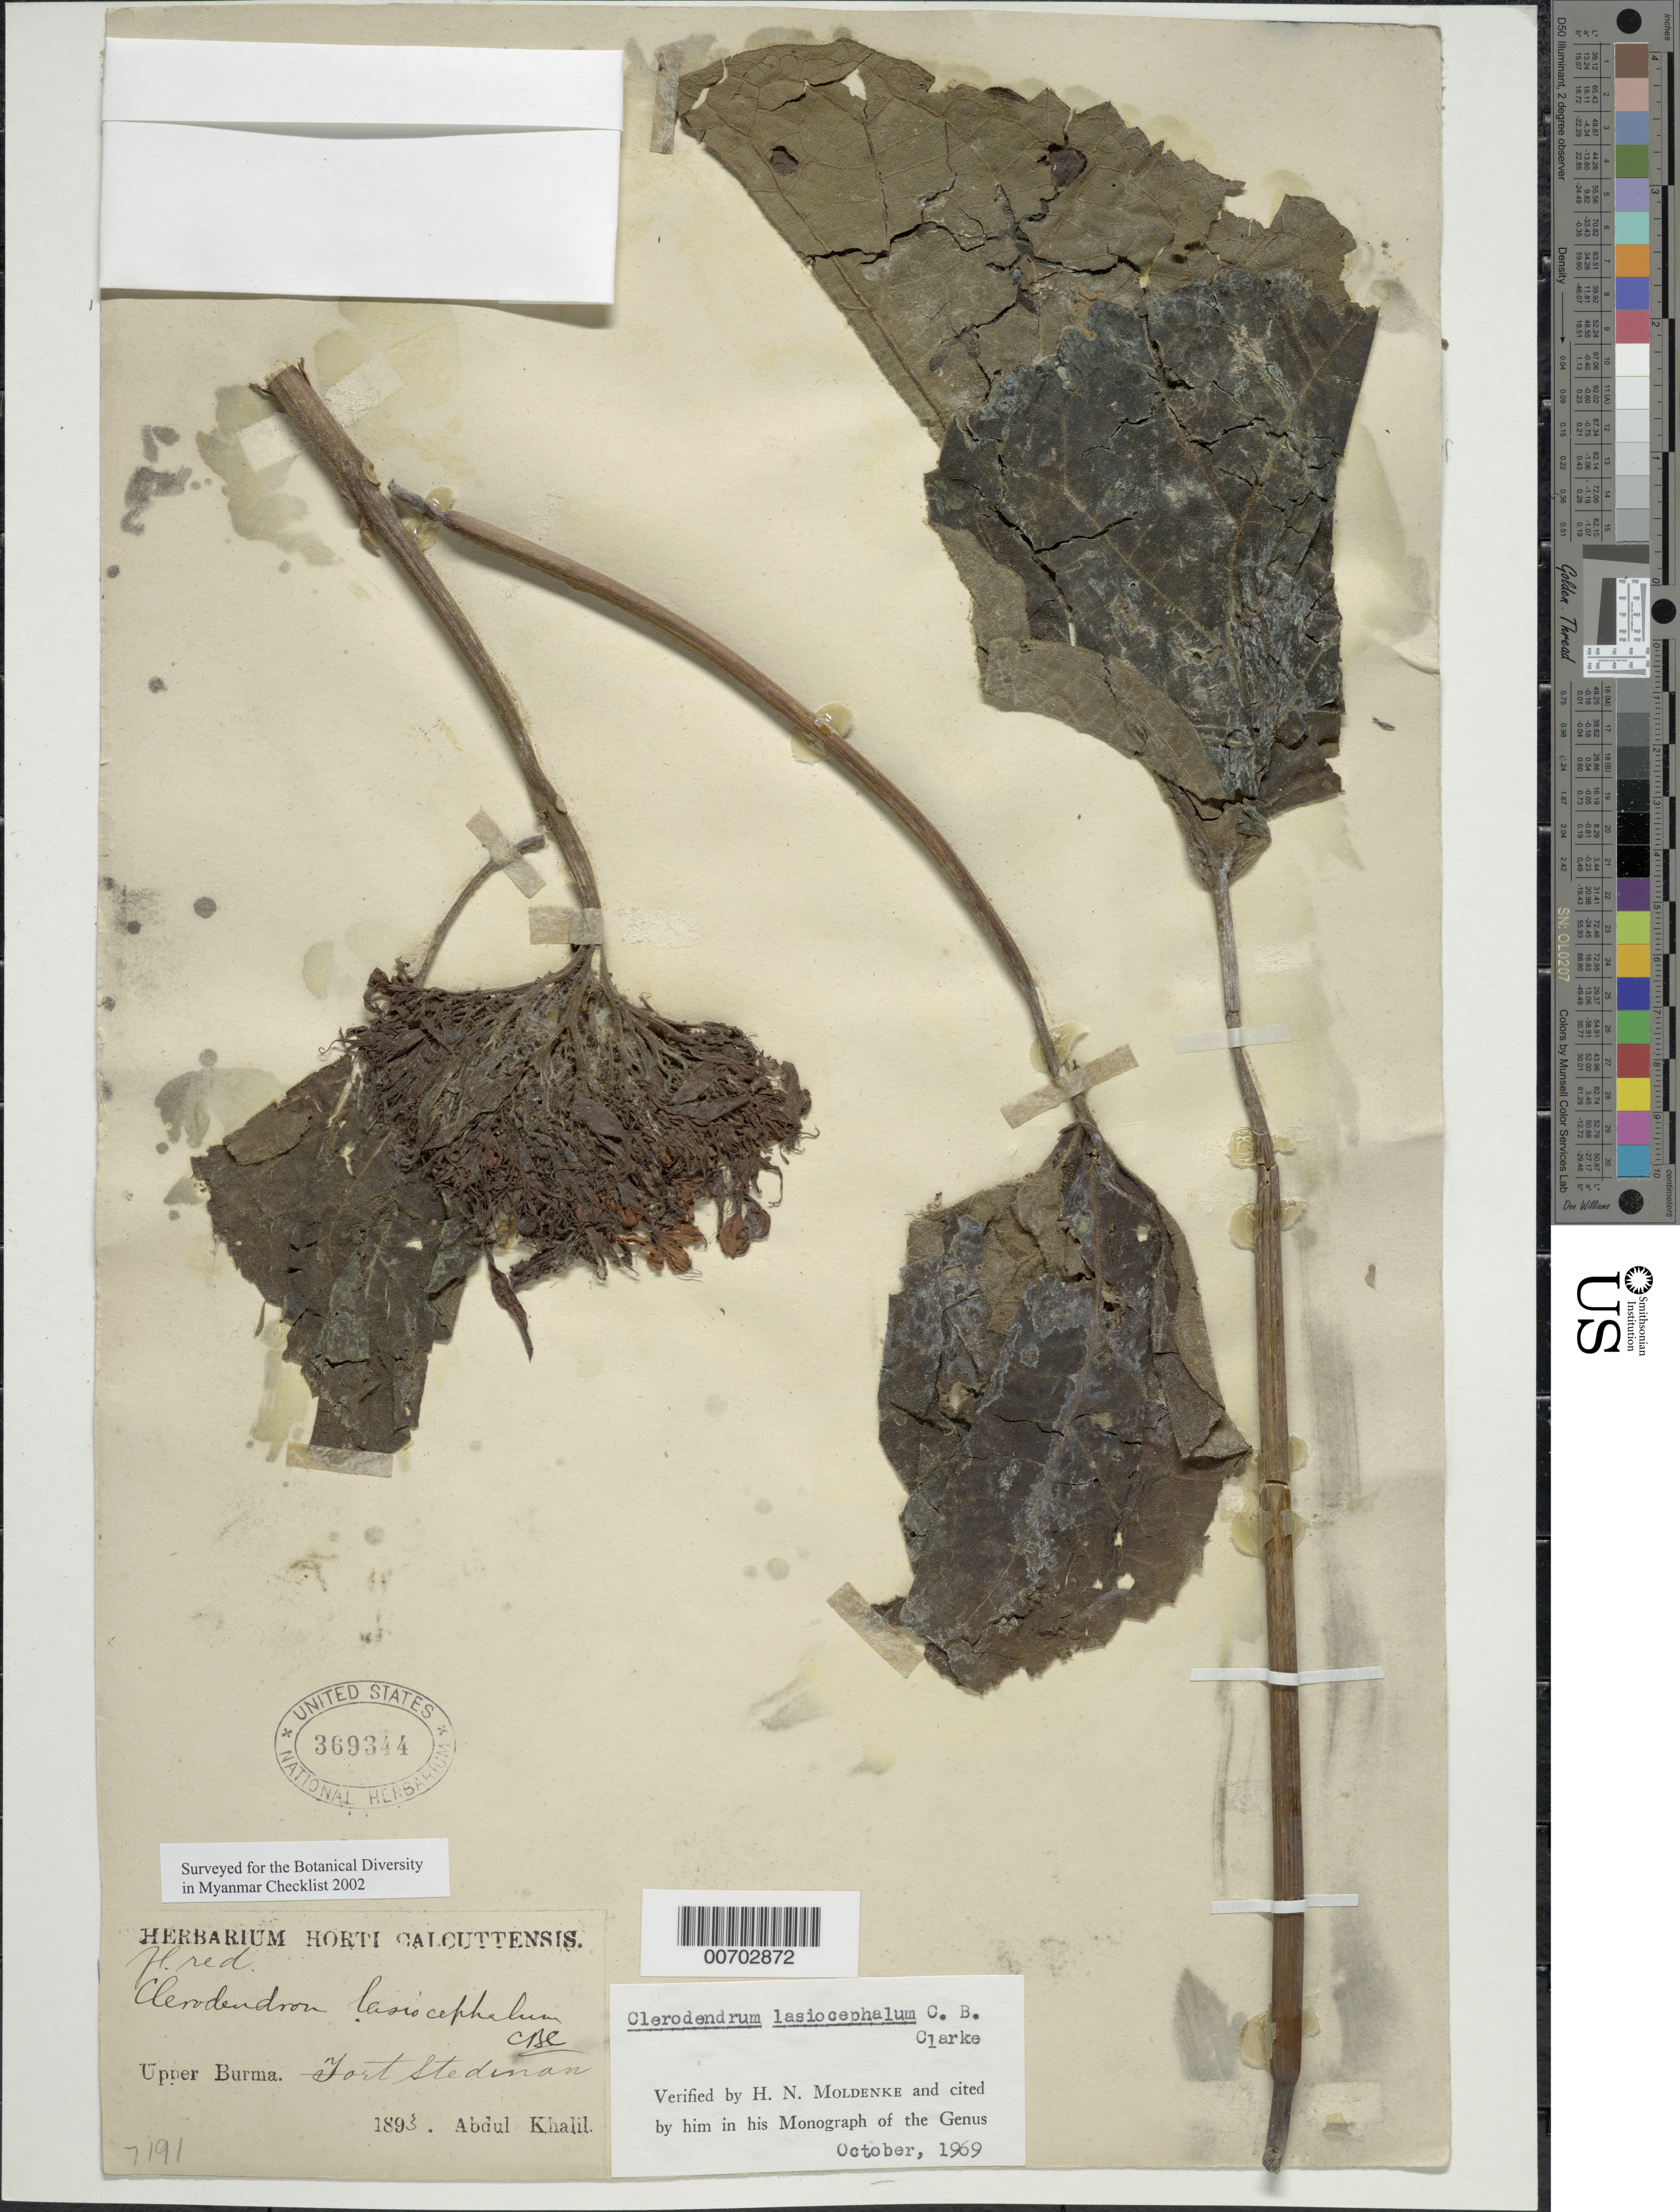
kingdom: Plantae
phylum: Tracheophyta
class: Magnoliopsida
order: Lamiales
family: Lamiaceae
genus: Clerodendrum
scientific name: Clerodendrum lasiocephalum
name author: C.B. Clarke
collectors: A. Khalil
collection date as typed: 1893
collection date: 1893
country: Myanmar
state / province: Shan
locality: Ft. Stedman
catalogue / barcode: US 369344